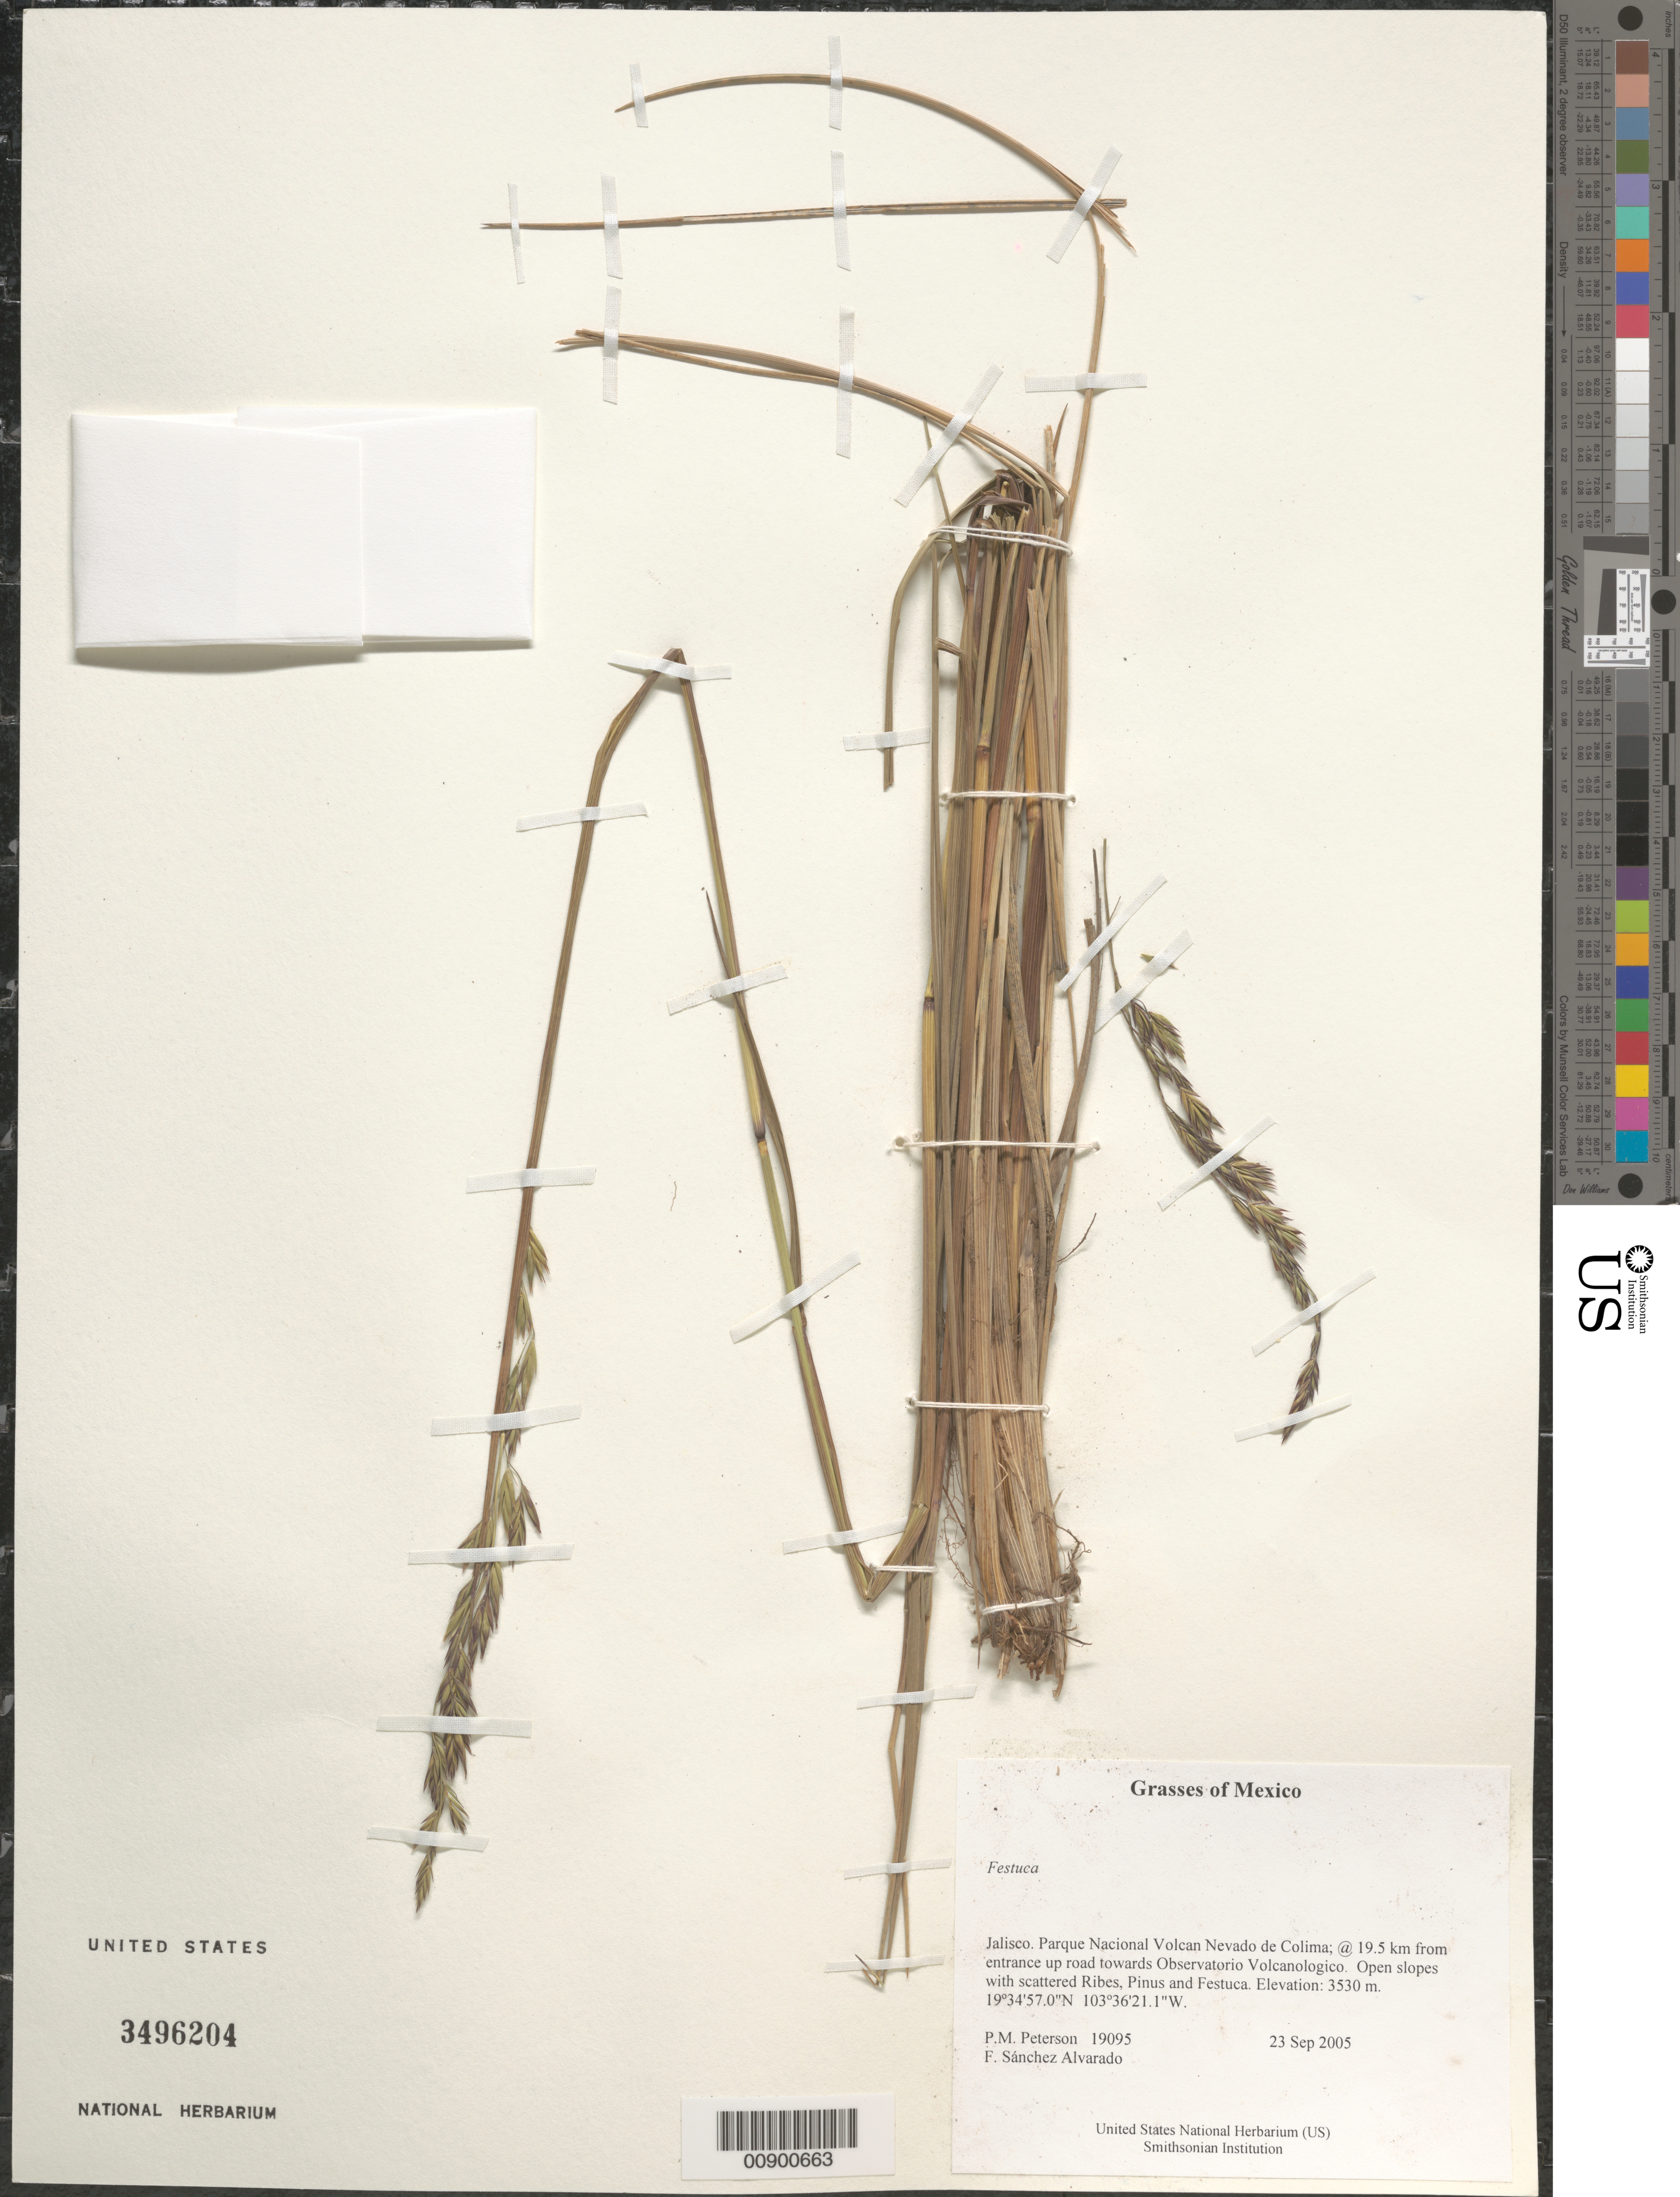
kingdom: Plantae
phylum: Tracheophyta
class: Liliopsida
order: Poales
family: Poaceae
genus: Festuca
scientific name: Festuca sp.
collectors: P. M. Peterson & F. Sánchez Alvarado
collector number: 19095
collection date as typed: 23 Sep 2005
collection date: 2005-09-23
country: Mexico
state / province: Jalisco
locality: Parque Nacional Volcan Nevado de Colima; @ 19.5 km from entrance up road towards Observatorio Volcanologico. Open slopes with scattered Ribes, Pinus and Festuca.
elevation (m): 3530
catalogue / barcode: US 3496204